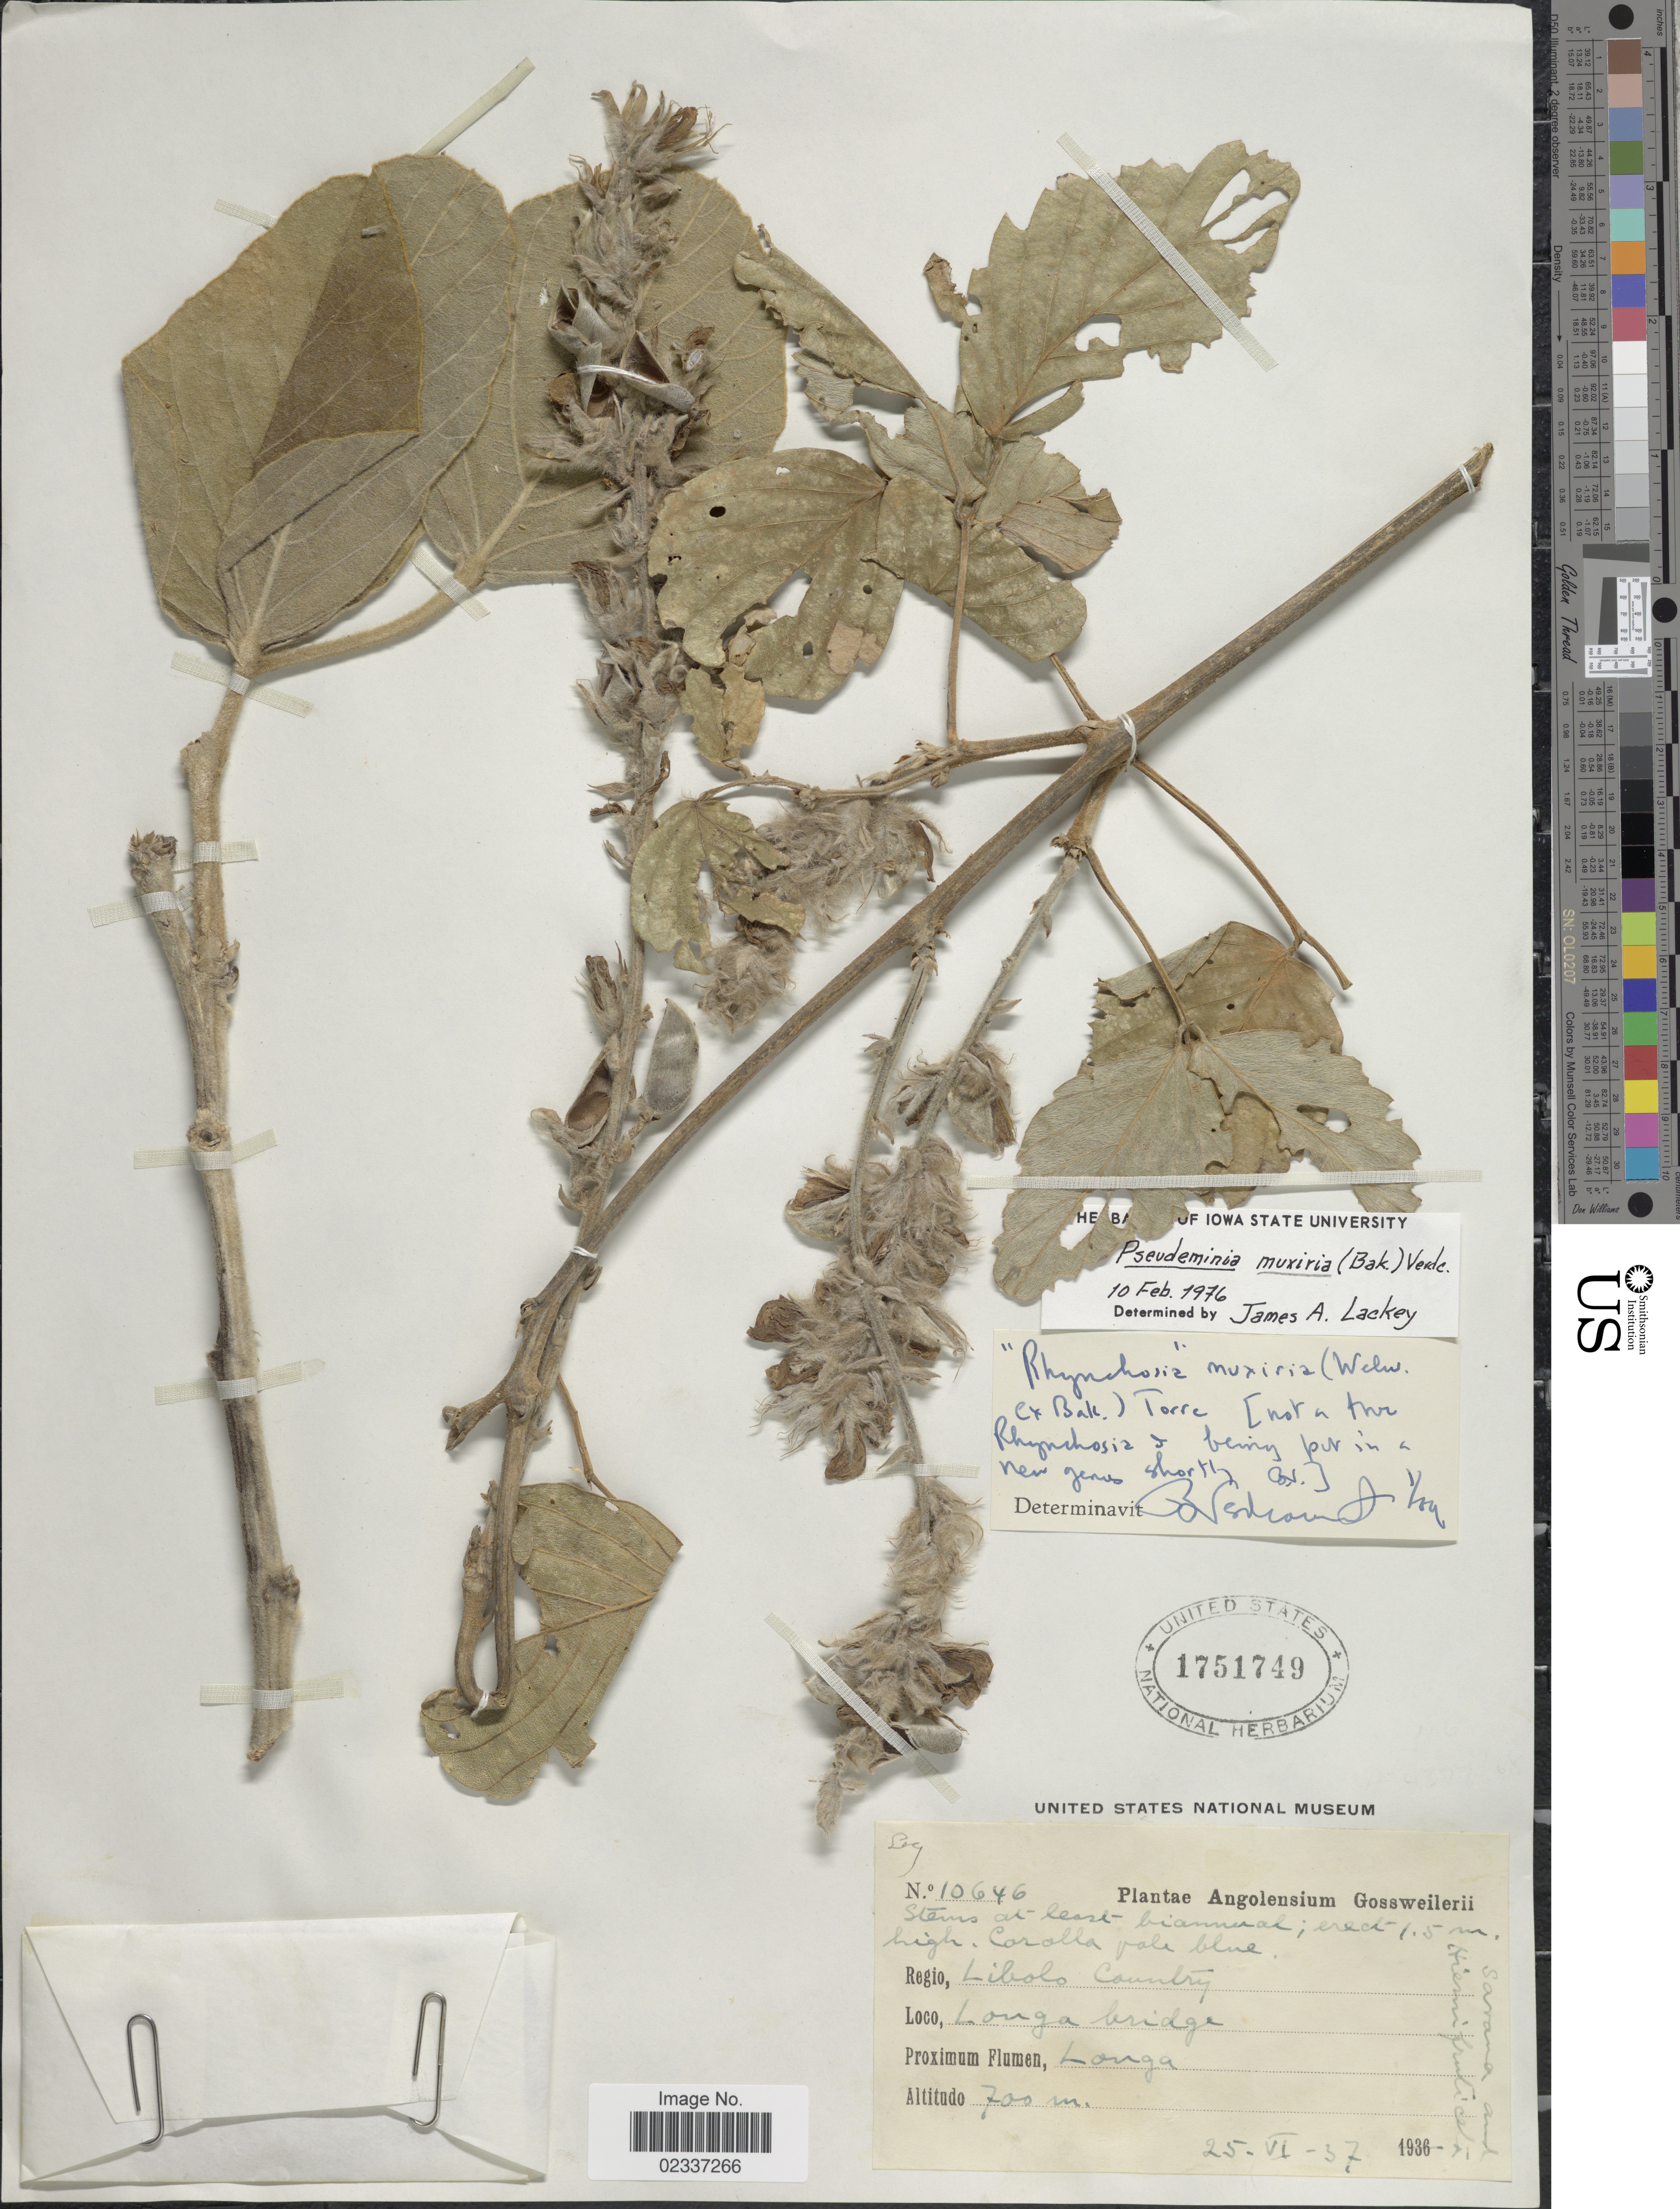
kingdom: Plantae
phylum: Tracheophyta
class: Magnoliopsida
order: Fabales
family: Fabaceae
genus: Pseudeminia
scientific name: Pseudeminia muxiria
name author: (Baker) Verdc.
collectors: -. Gossweiler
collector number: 10646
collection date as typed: Transcribed d/m/y: 25/6/37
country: Angola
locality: Longa bridge, Libolo Country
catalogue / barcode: US 1751749